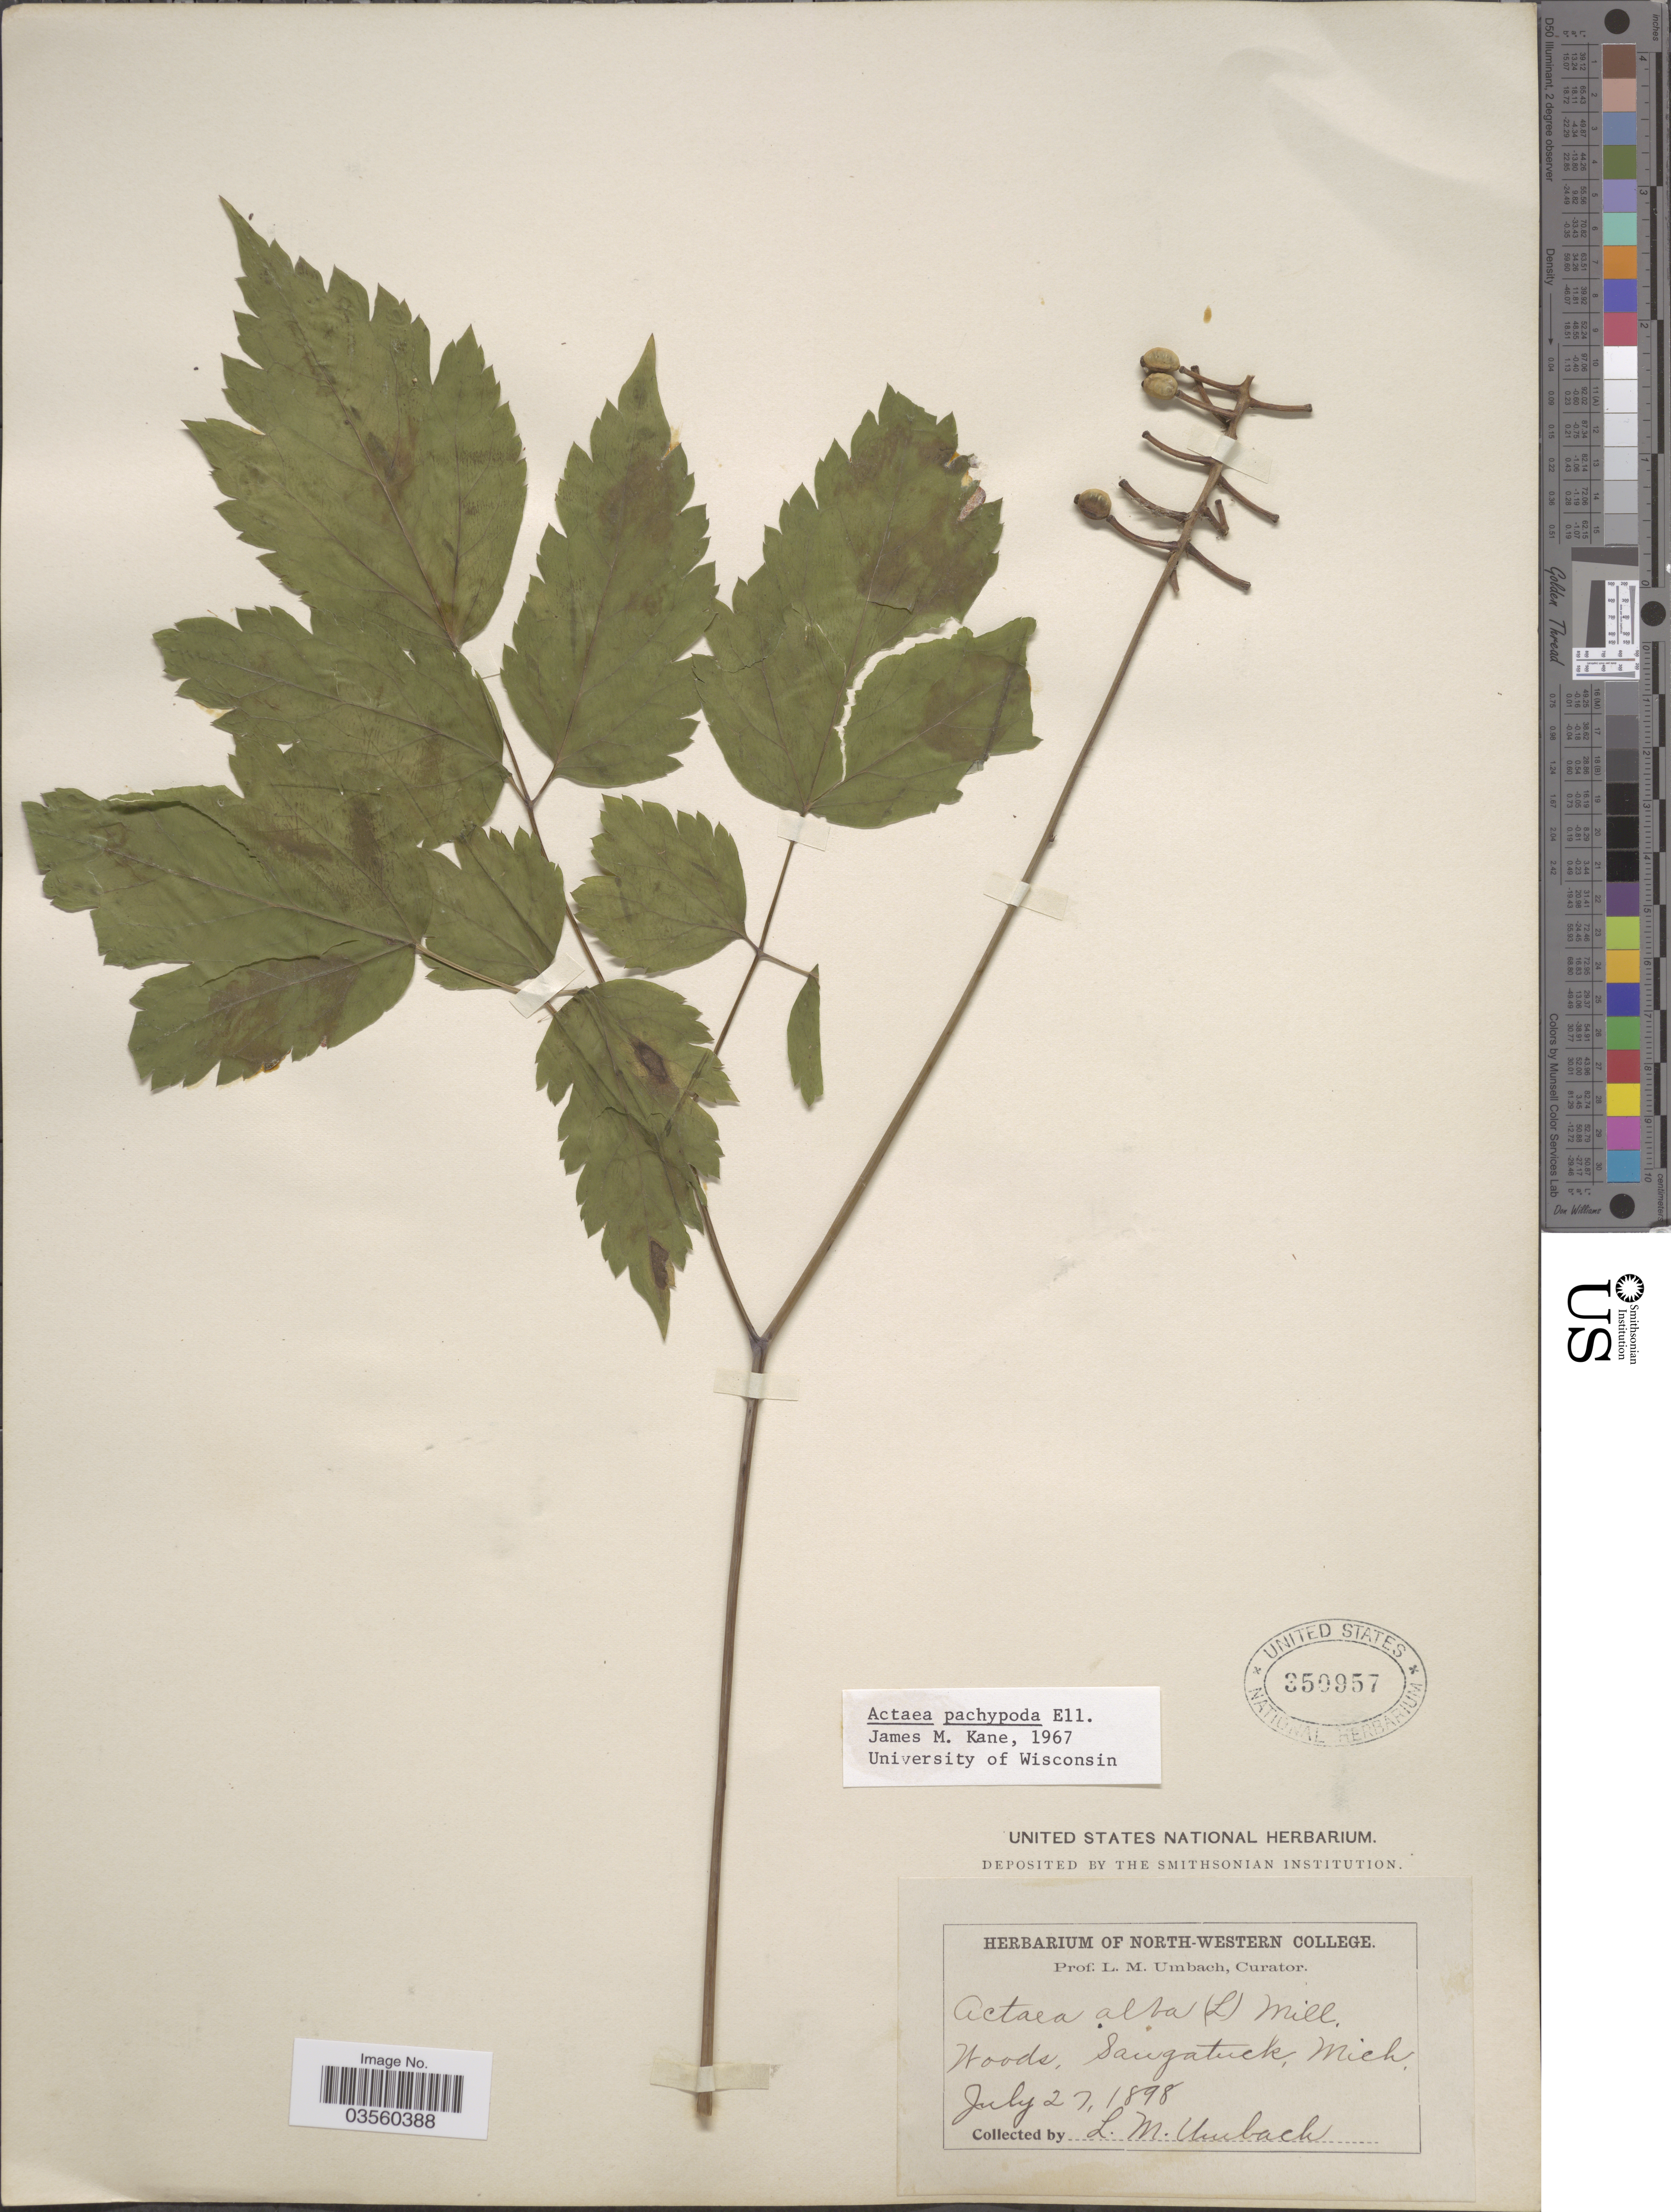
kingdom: Plantae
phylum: Tracheophyta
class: Magnoliopsida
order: Ranunculales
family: Ranunculaceae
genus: Actaea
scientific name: Actaea pachypoda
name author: Elliott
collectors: L. M. Umbach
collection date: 1898-07-27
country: United States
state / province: Michigan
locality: Sangatuck.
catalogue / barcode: US 350957